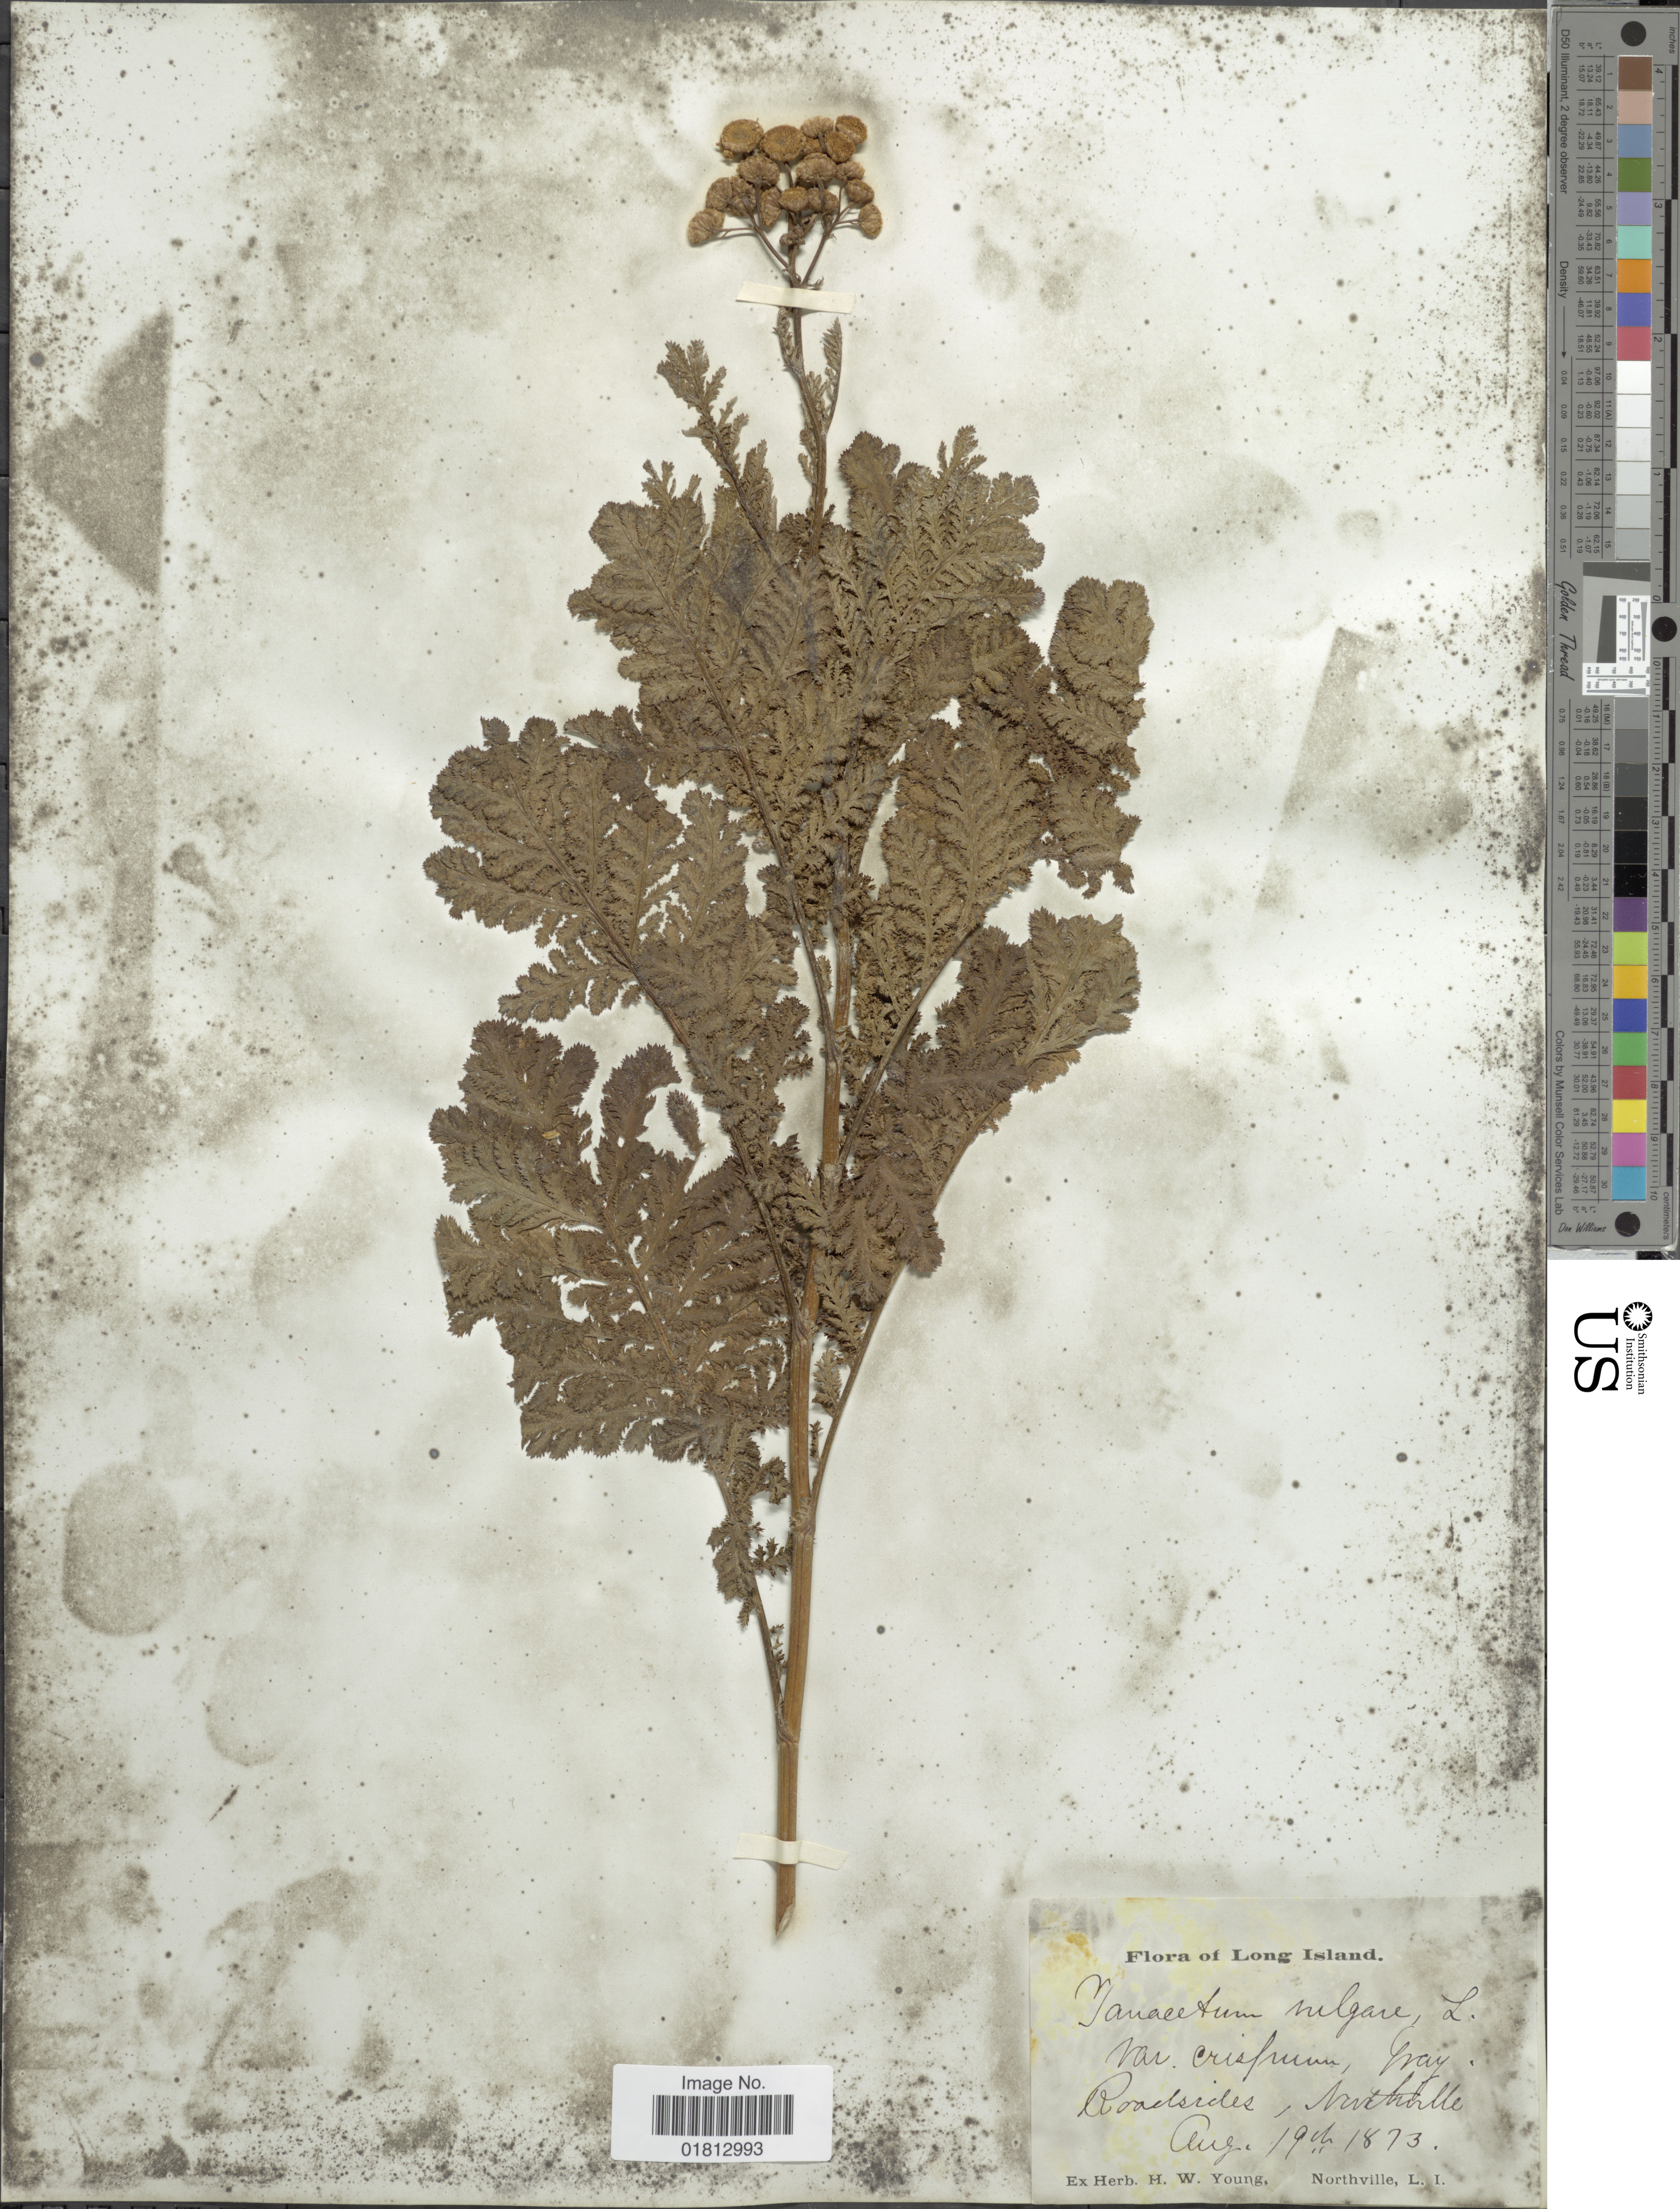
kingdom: Plantae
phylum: Tracheophyta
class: Magnoliopsida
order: Asterales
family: Asteraceae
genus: Tanacetum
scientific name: Tanacetum vulgare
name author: L.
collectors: ex herb. H.W. Young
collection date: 1873-08-19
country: United States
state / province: New York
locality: Long Island, Roadside, Northville